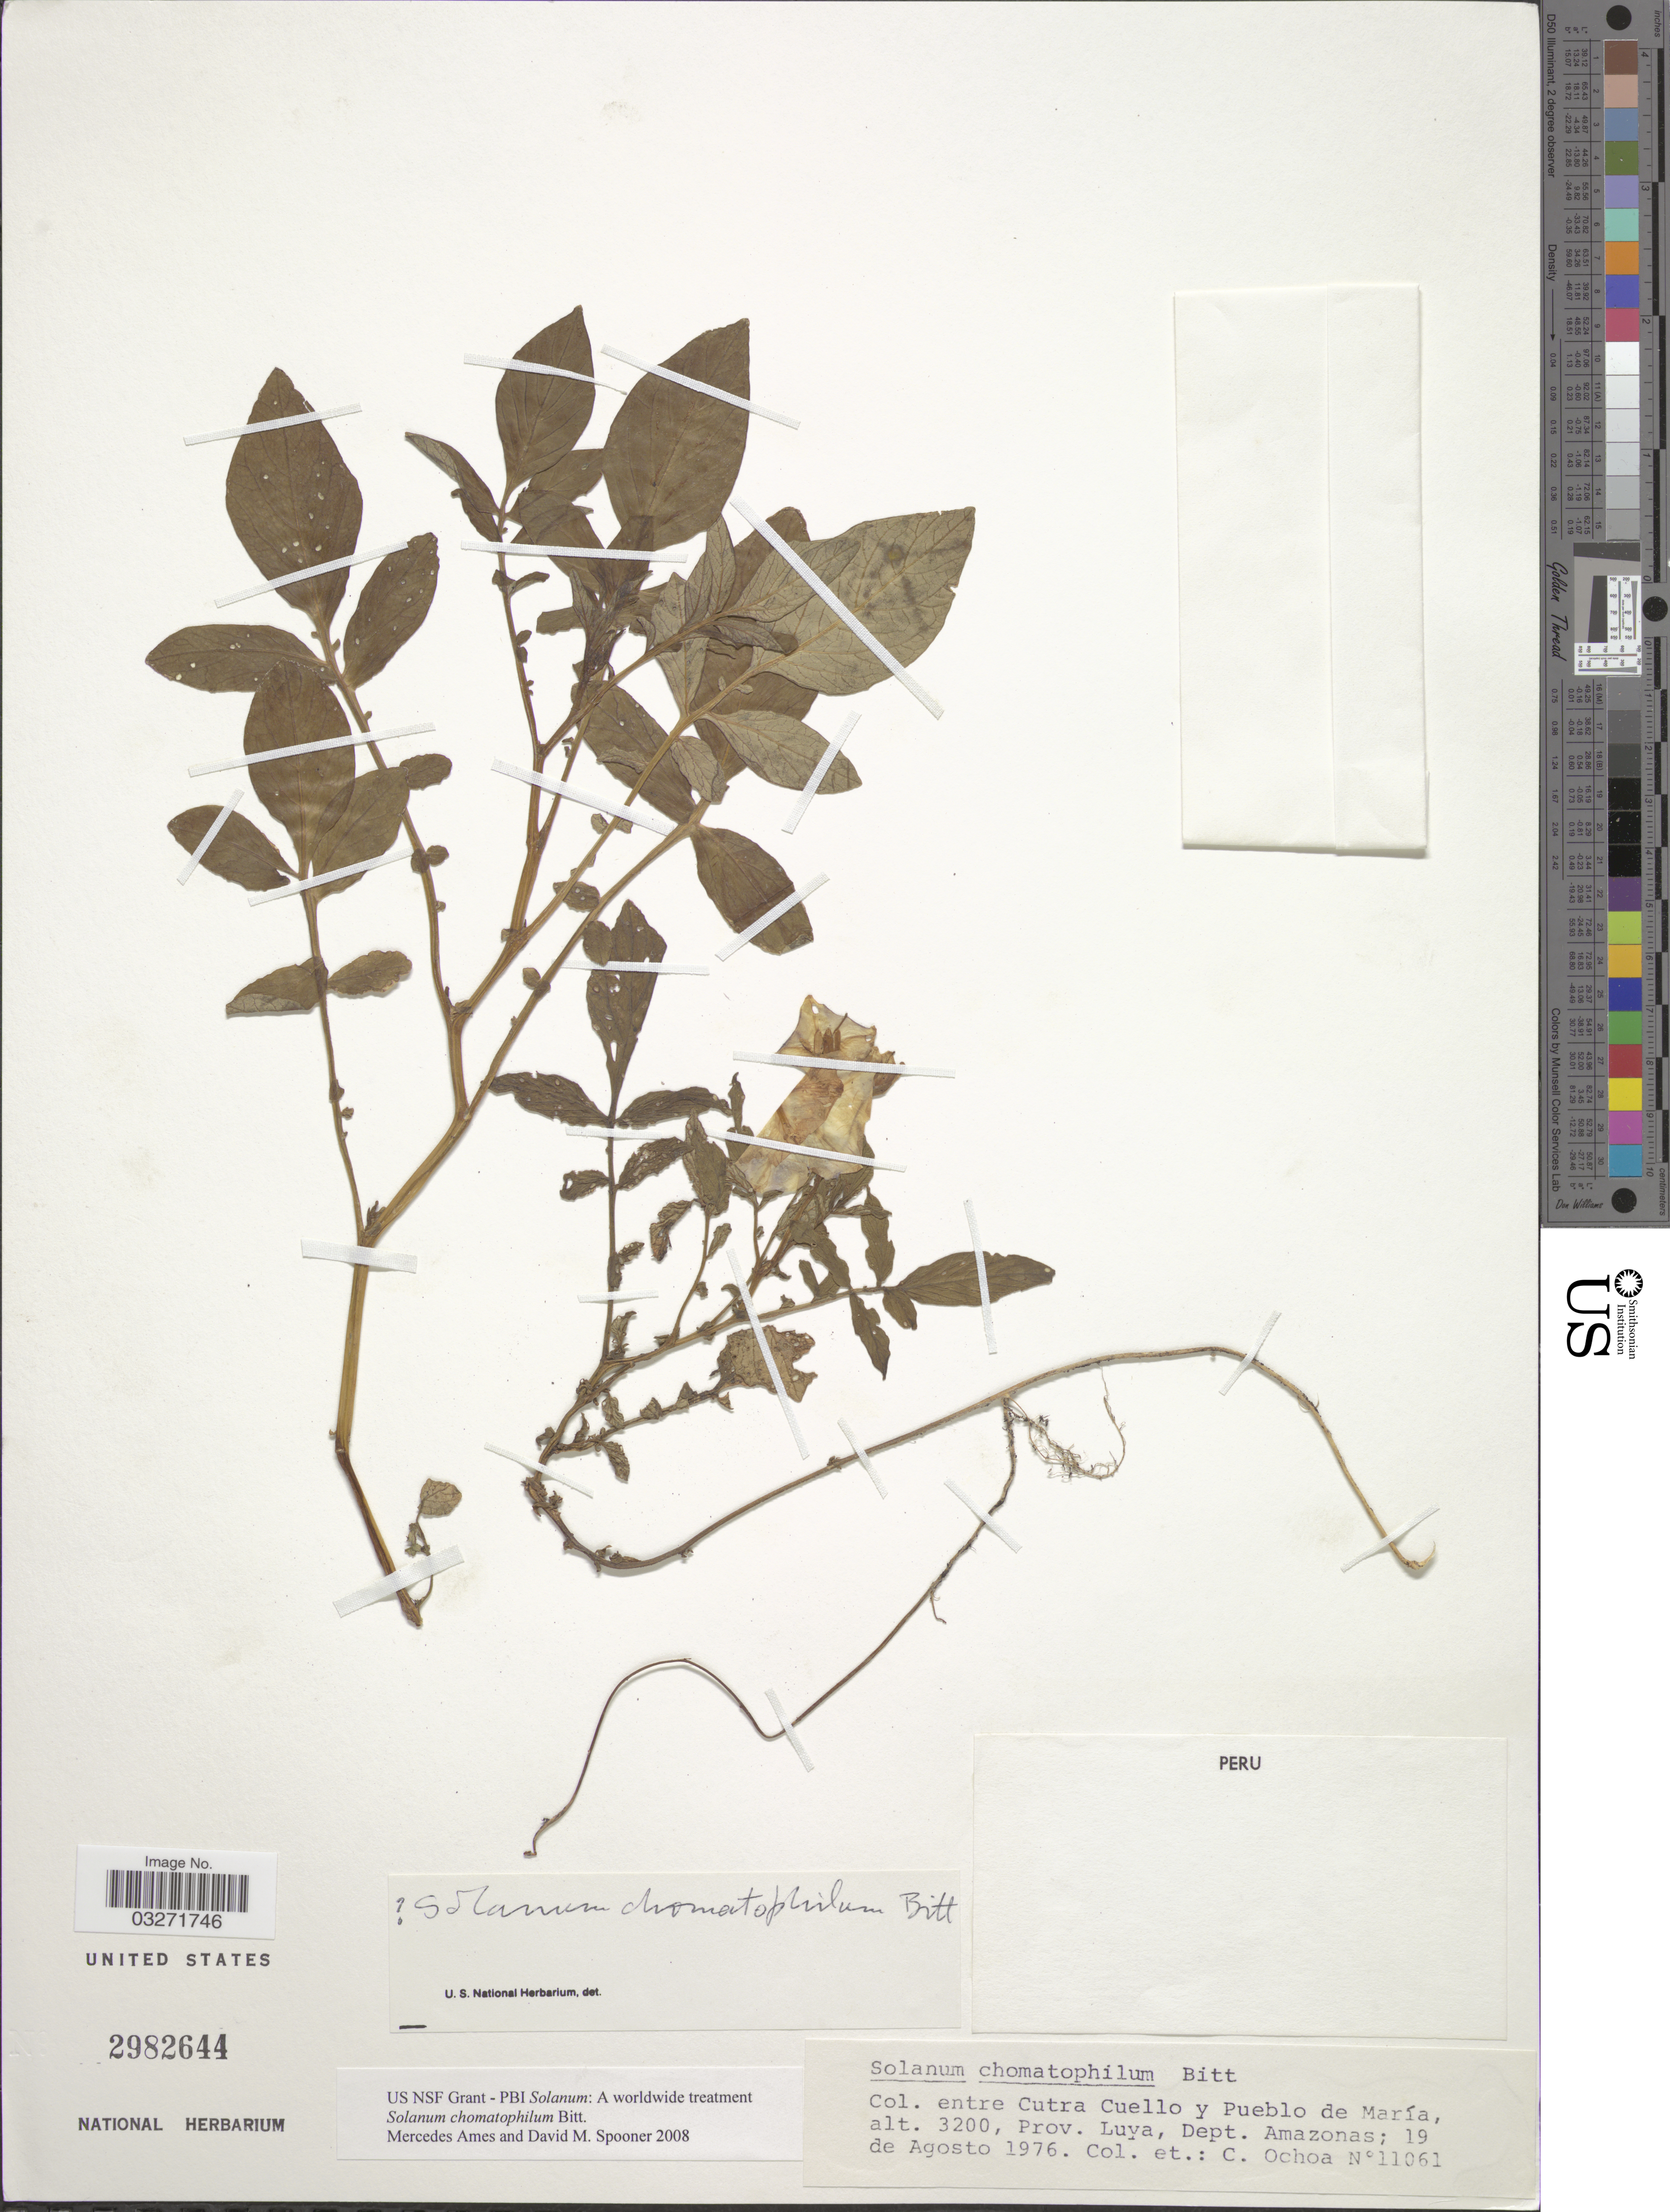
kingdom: Plantae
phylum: Tracheophyta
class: Magnoliopsida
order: Solanales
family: Solanaceae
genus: Solanum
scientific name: Solanum chomatophilum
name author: Bitter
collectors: C. Ochoa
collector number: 11061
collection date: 1976-08-19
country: Peru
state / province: Amazonas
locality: Entre Cutra Cuello y Pueblo de María, Prov. Luya, Dept. Amazonas.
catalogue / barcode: US 2982644